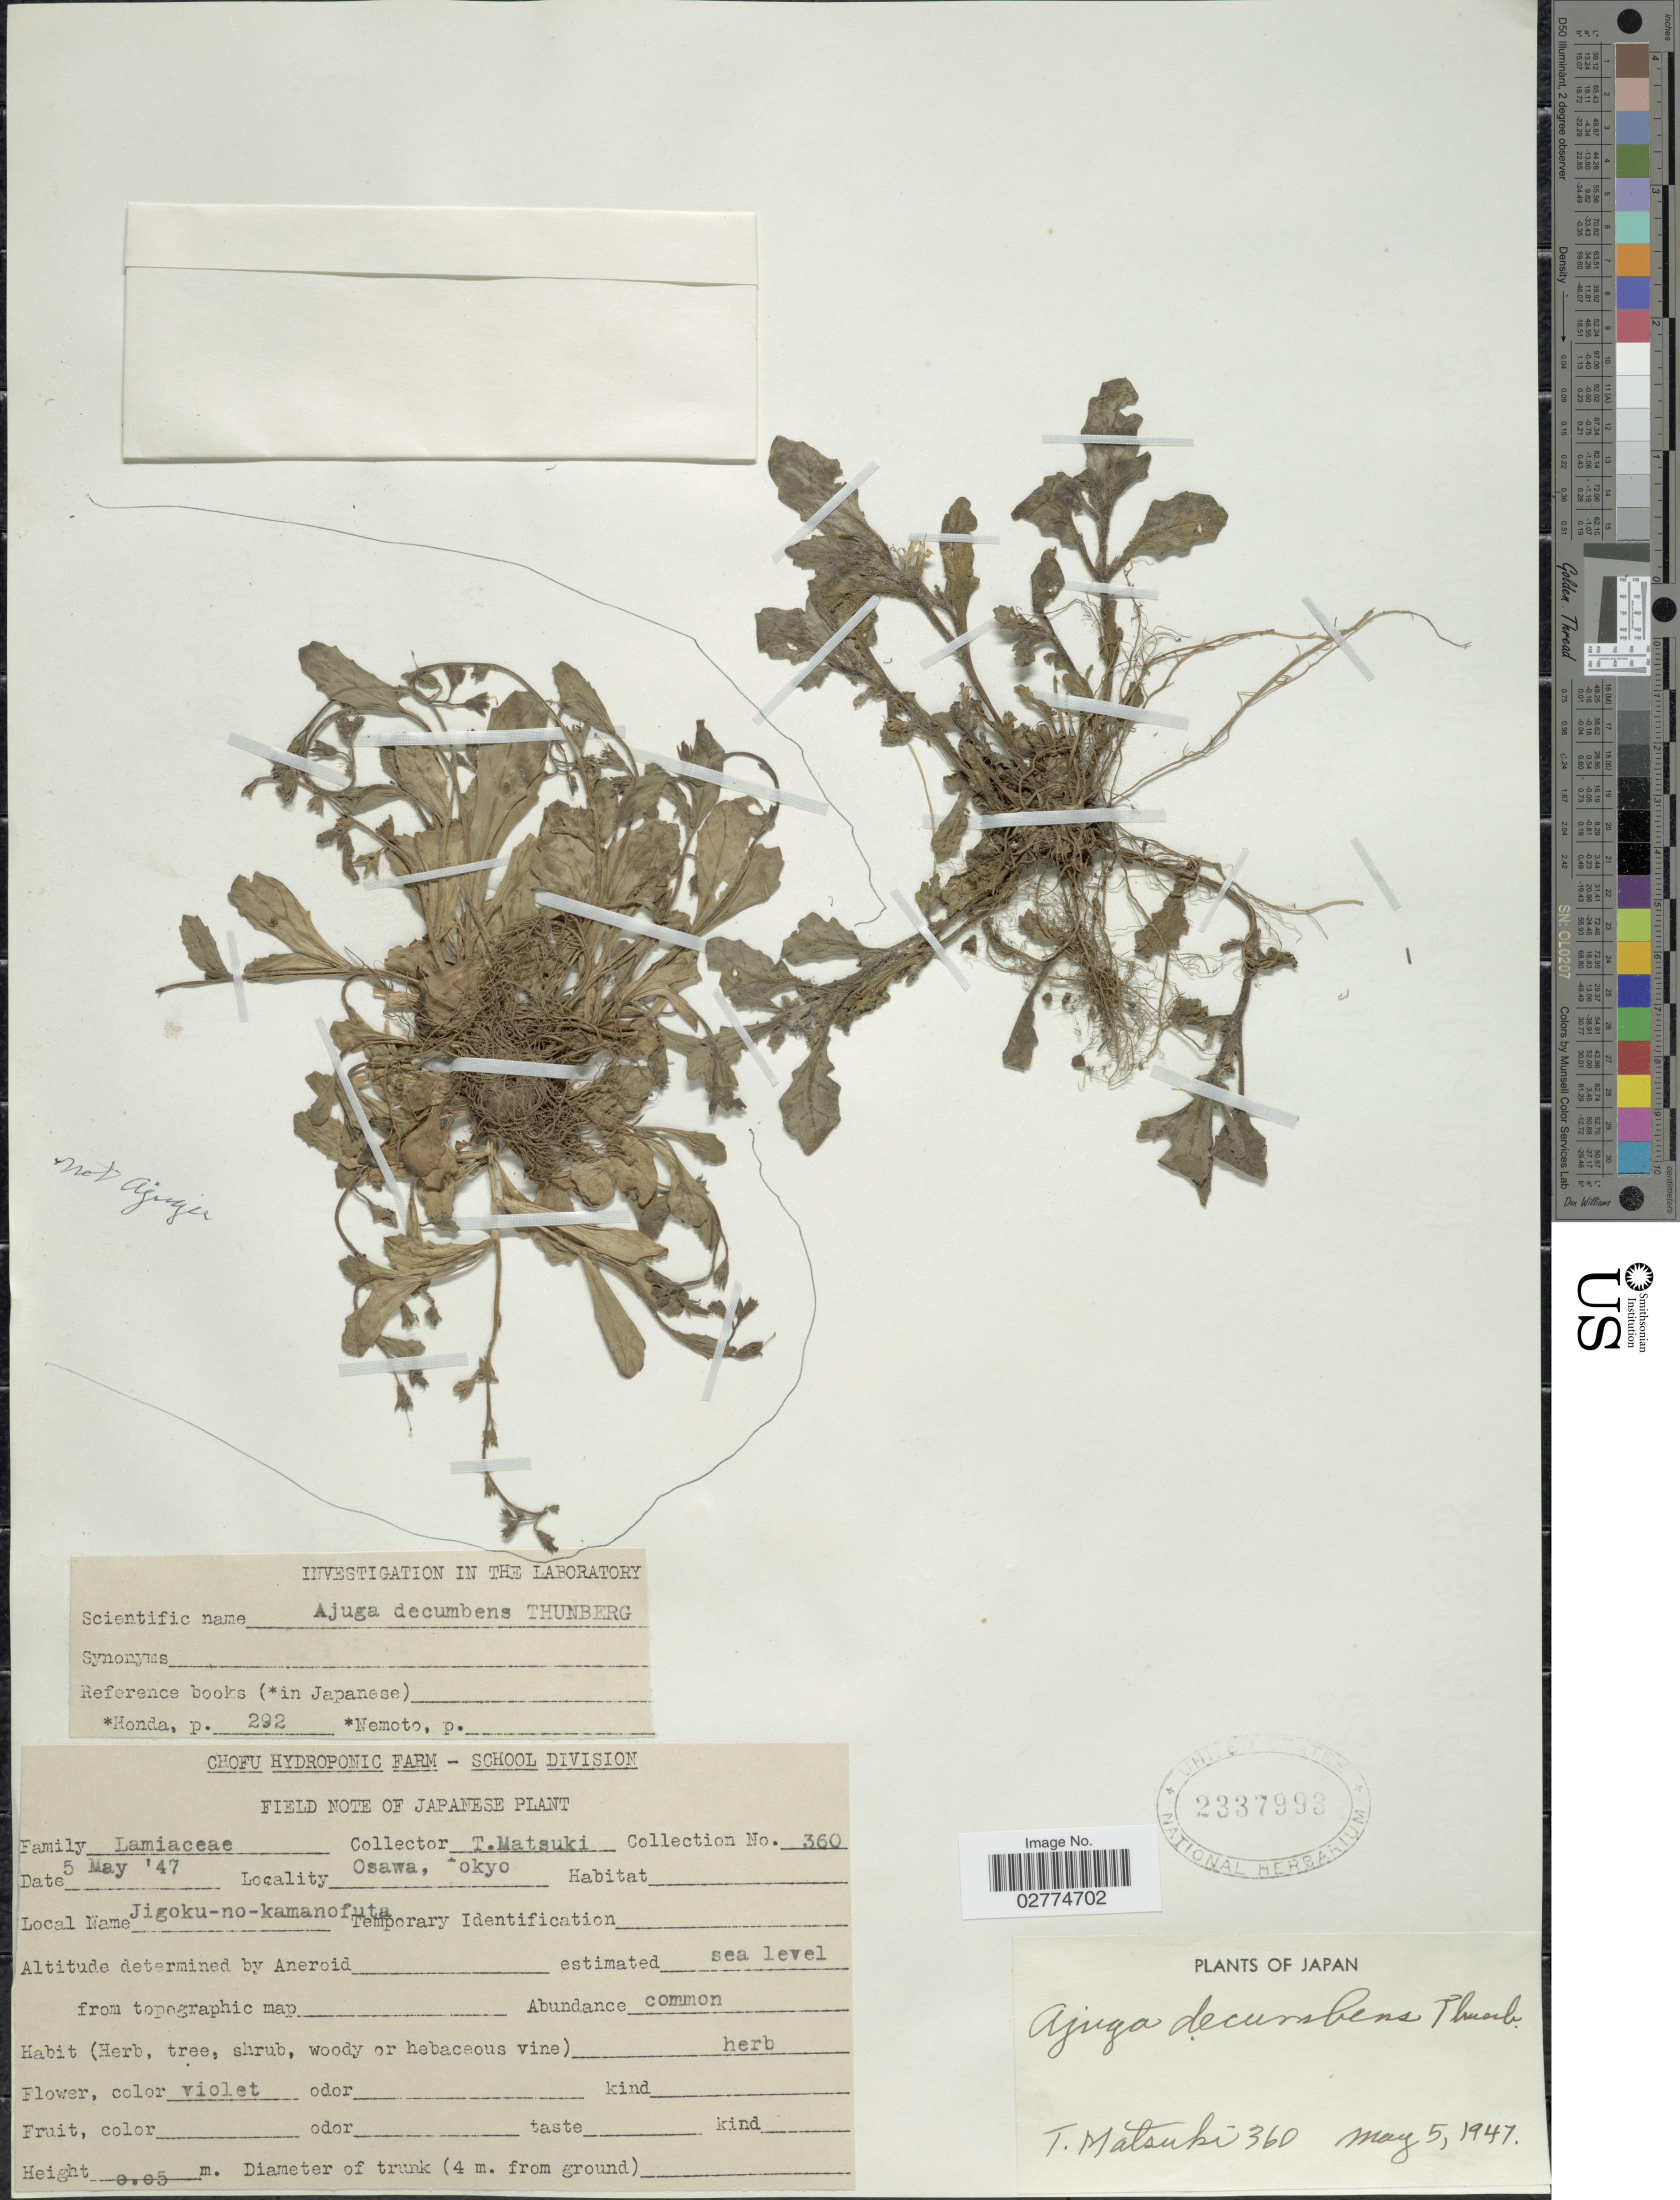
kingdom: Plantae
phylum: Tracheophyta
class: Magnoliopsida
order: Lamiales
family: Lamiaceae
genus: Ajuga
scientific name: Ajuga decumbens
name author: Thunb.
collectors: T. Matsuki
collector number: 360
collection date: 1947-05-05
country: Japan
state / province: Tokyo, Federal City of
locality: Osawa.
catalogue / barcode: US 2337993